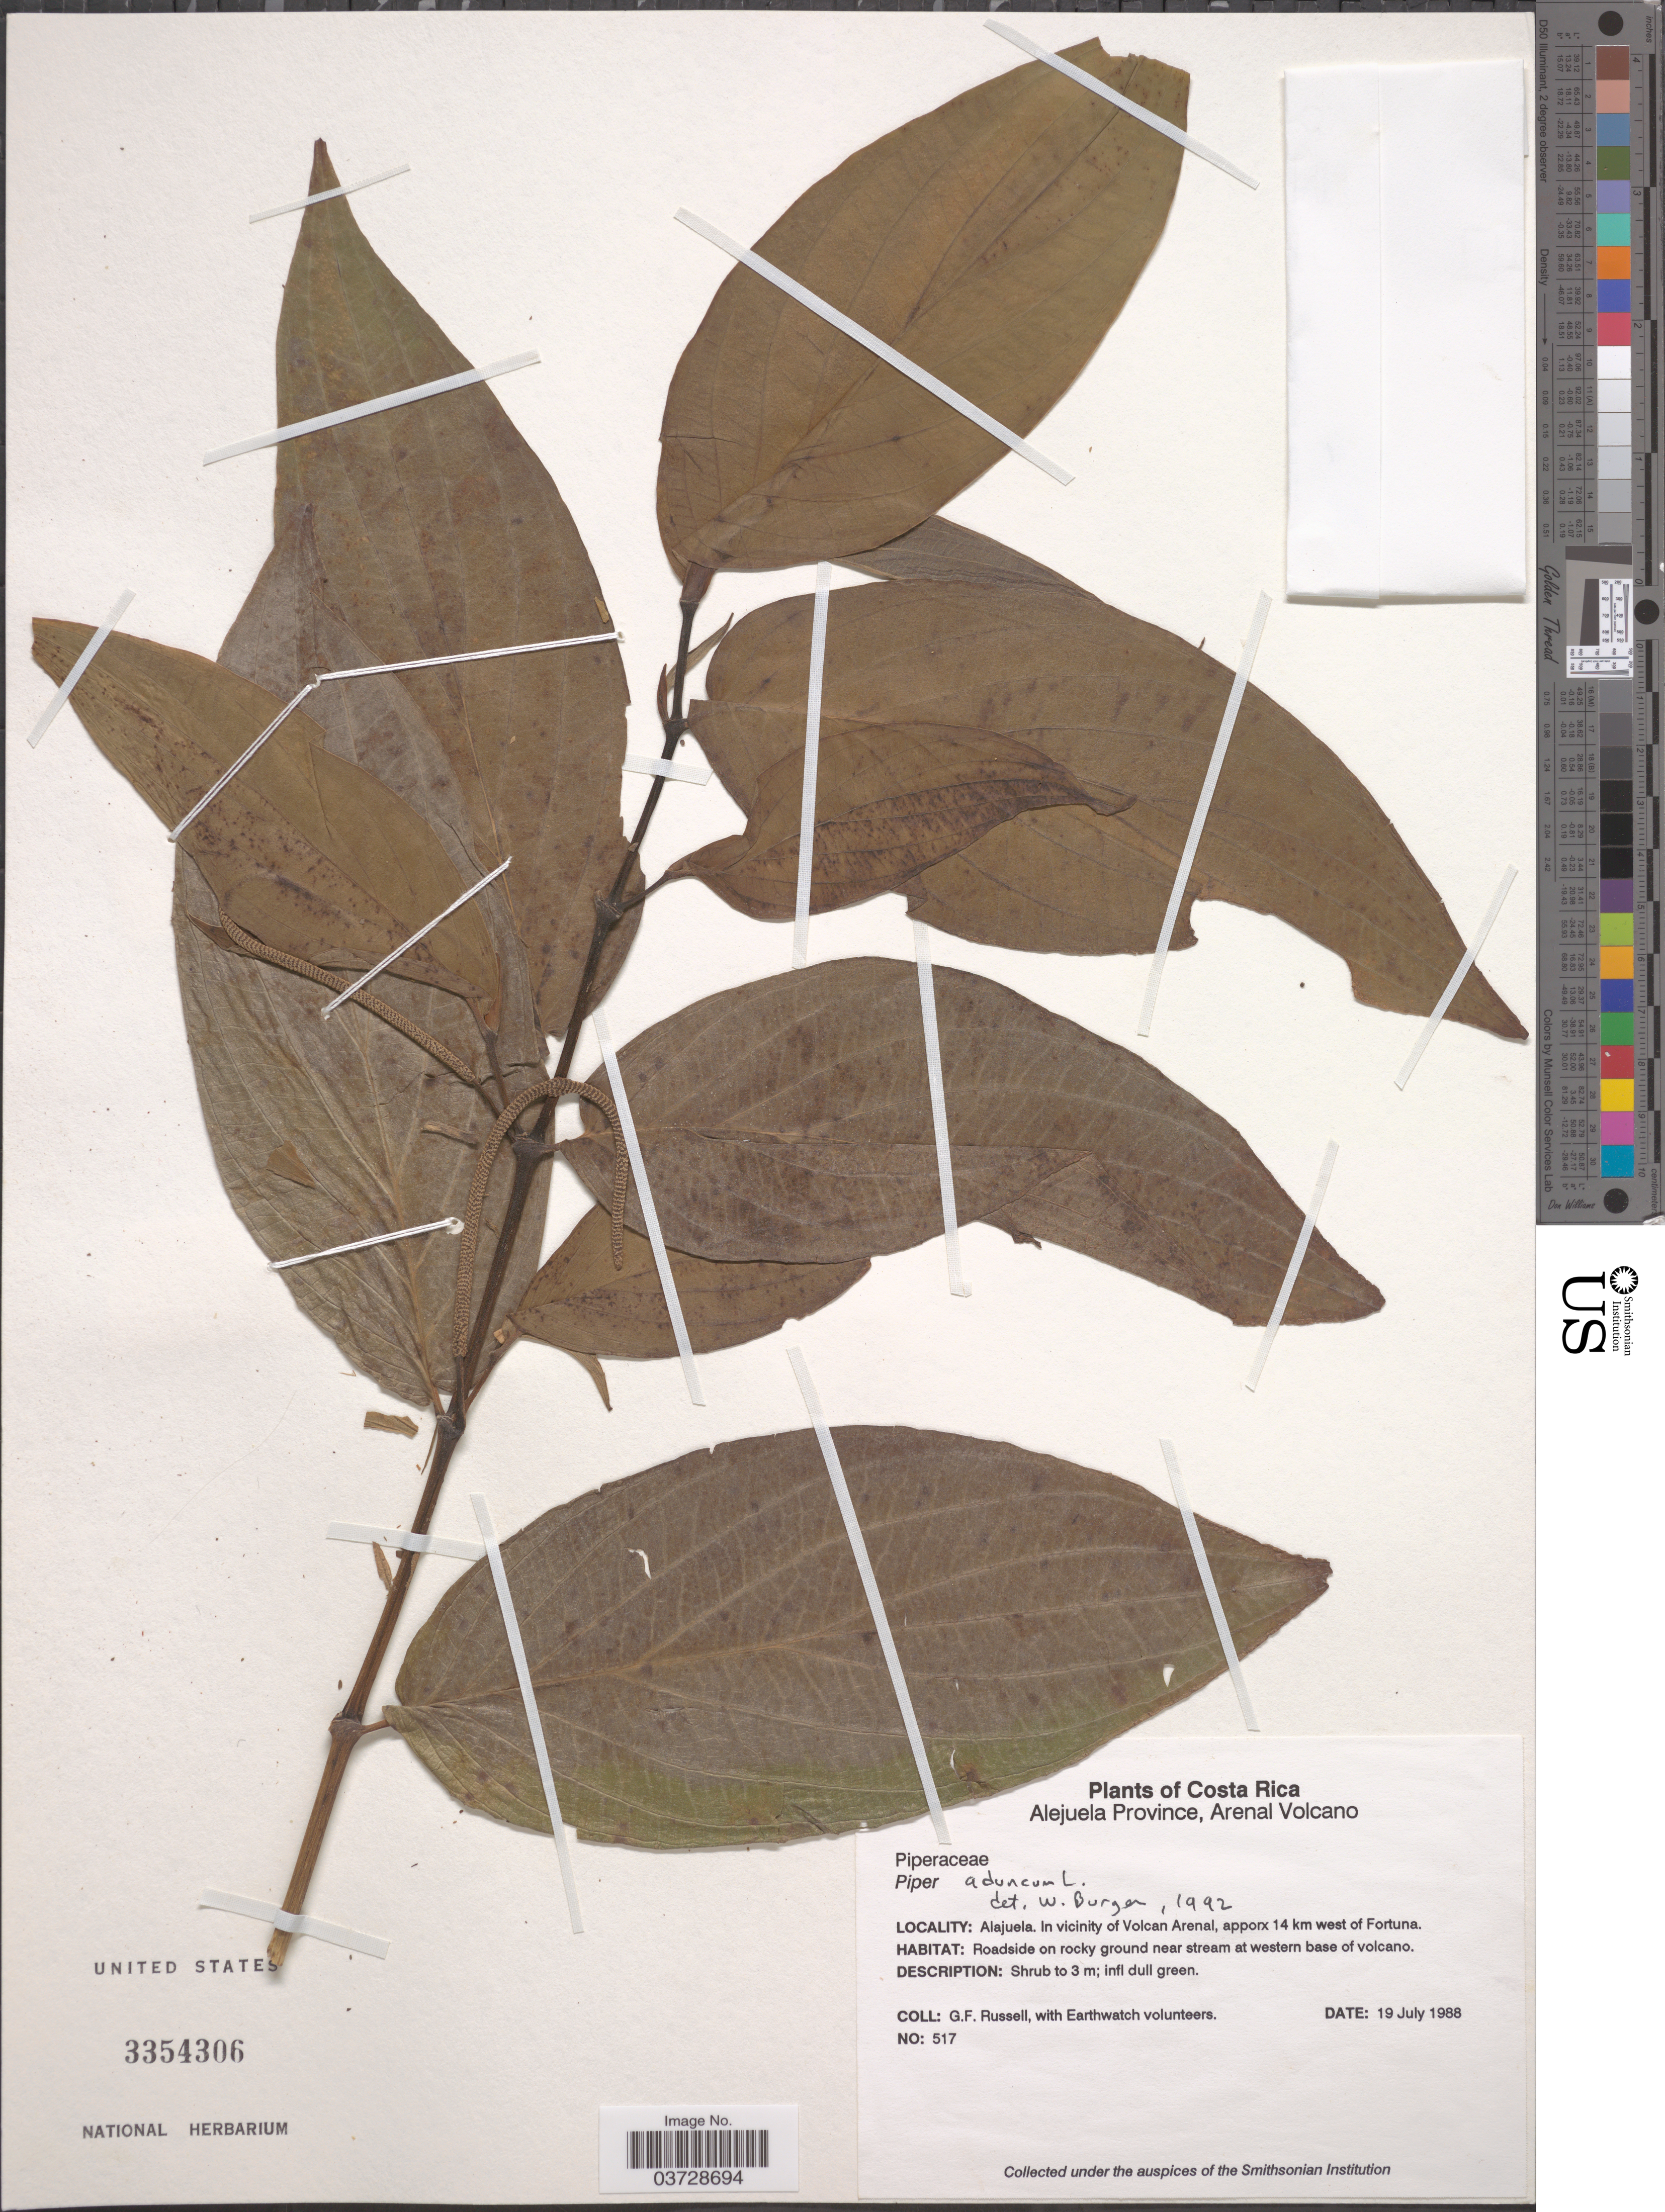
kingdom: Plantae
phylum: Tracheophyta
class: Magnoliopsida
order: Piperales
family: Piperaceae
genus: Piper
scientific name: Piper aduncum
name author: L.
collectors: G. Russell & Earthwatch Volunteers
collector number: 517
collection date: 1988-07-19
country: Costa Rica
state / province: Alajuela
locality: Alejuela Province, Arenal Volcano. In vicinity of Volcan Arenal, apporx 14 km west of Fortuna.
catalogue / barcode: US 3354306